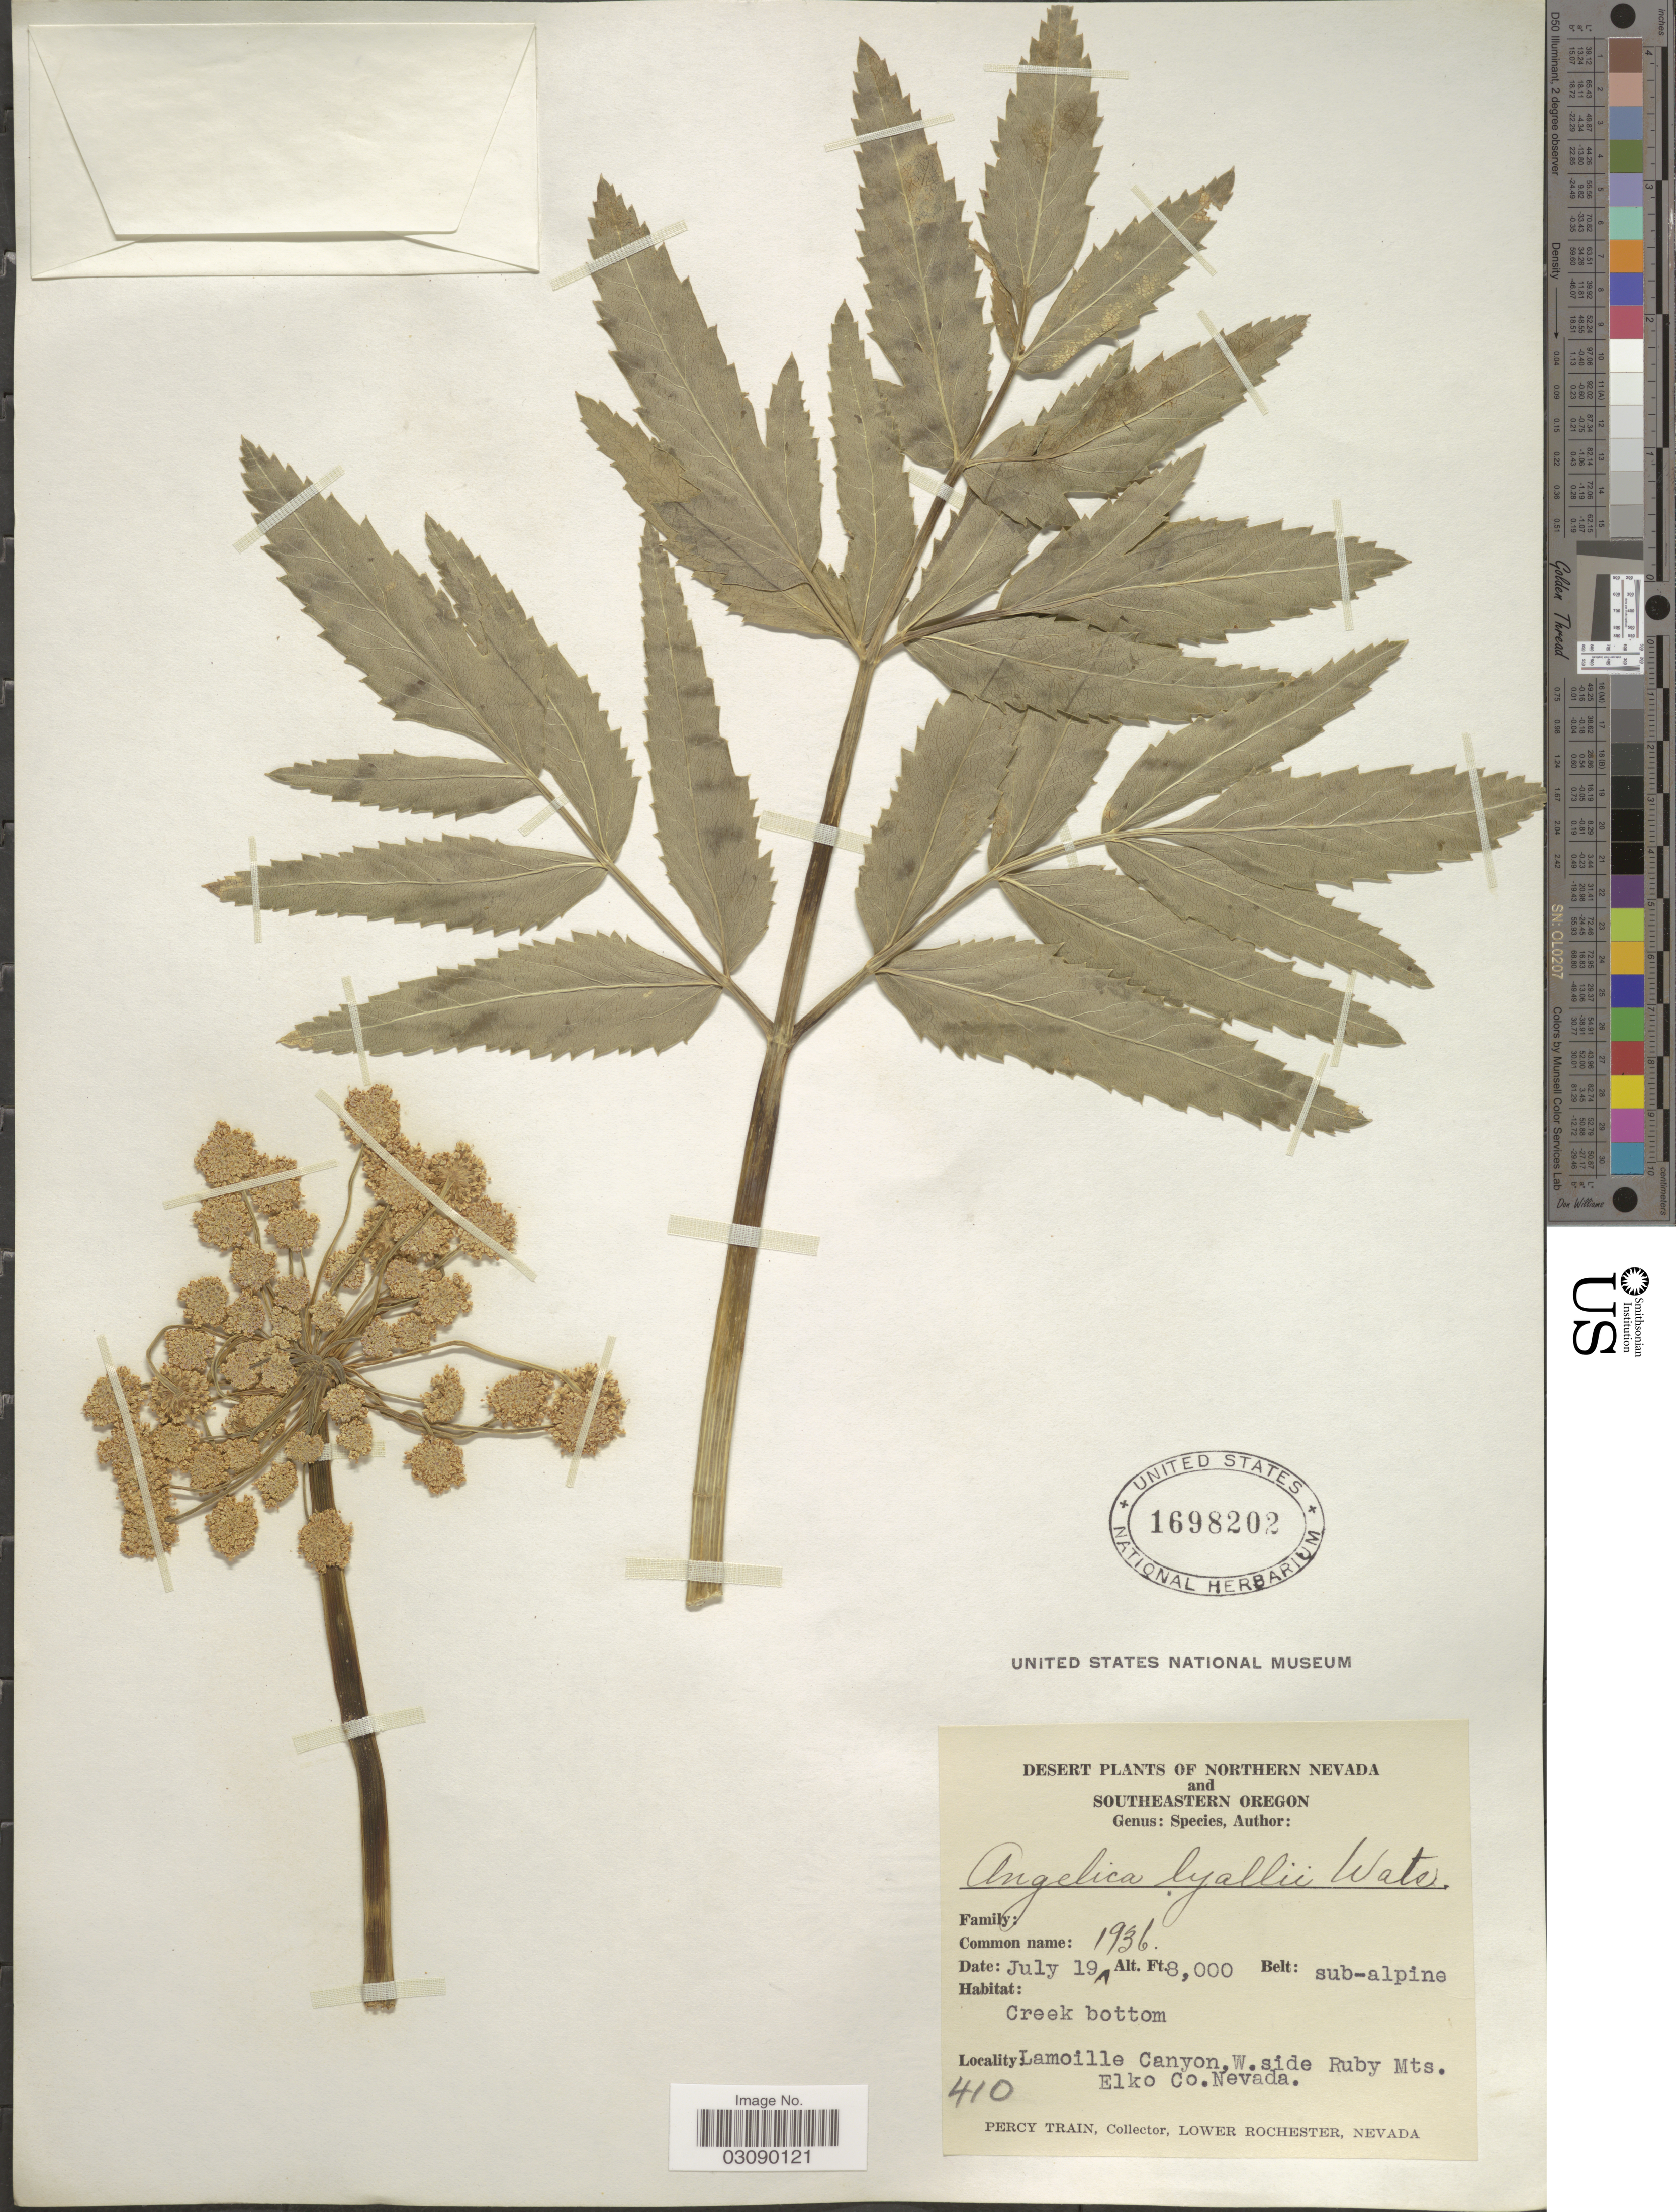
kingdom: Plantae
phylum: Tracheophyta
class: Magnoliopsida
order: Apiales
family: Apiaceae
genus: Angelica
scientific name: Angelica arguta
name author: Nutt.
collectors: P. Train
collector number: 410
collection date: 1936-07-19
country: United States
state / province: Nevada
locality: Northern Nevada. Lamoille Canyon, W. side Ruby Mts. Elko Co.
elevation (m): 2438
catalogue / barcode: US 1698202